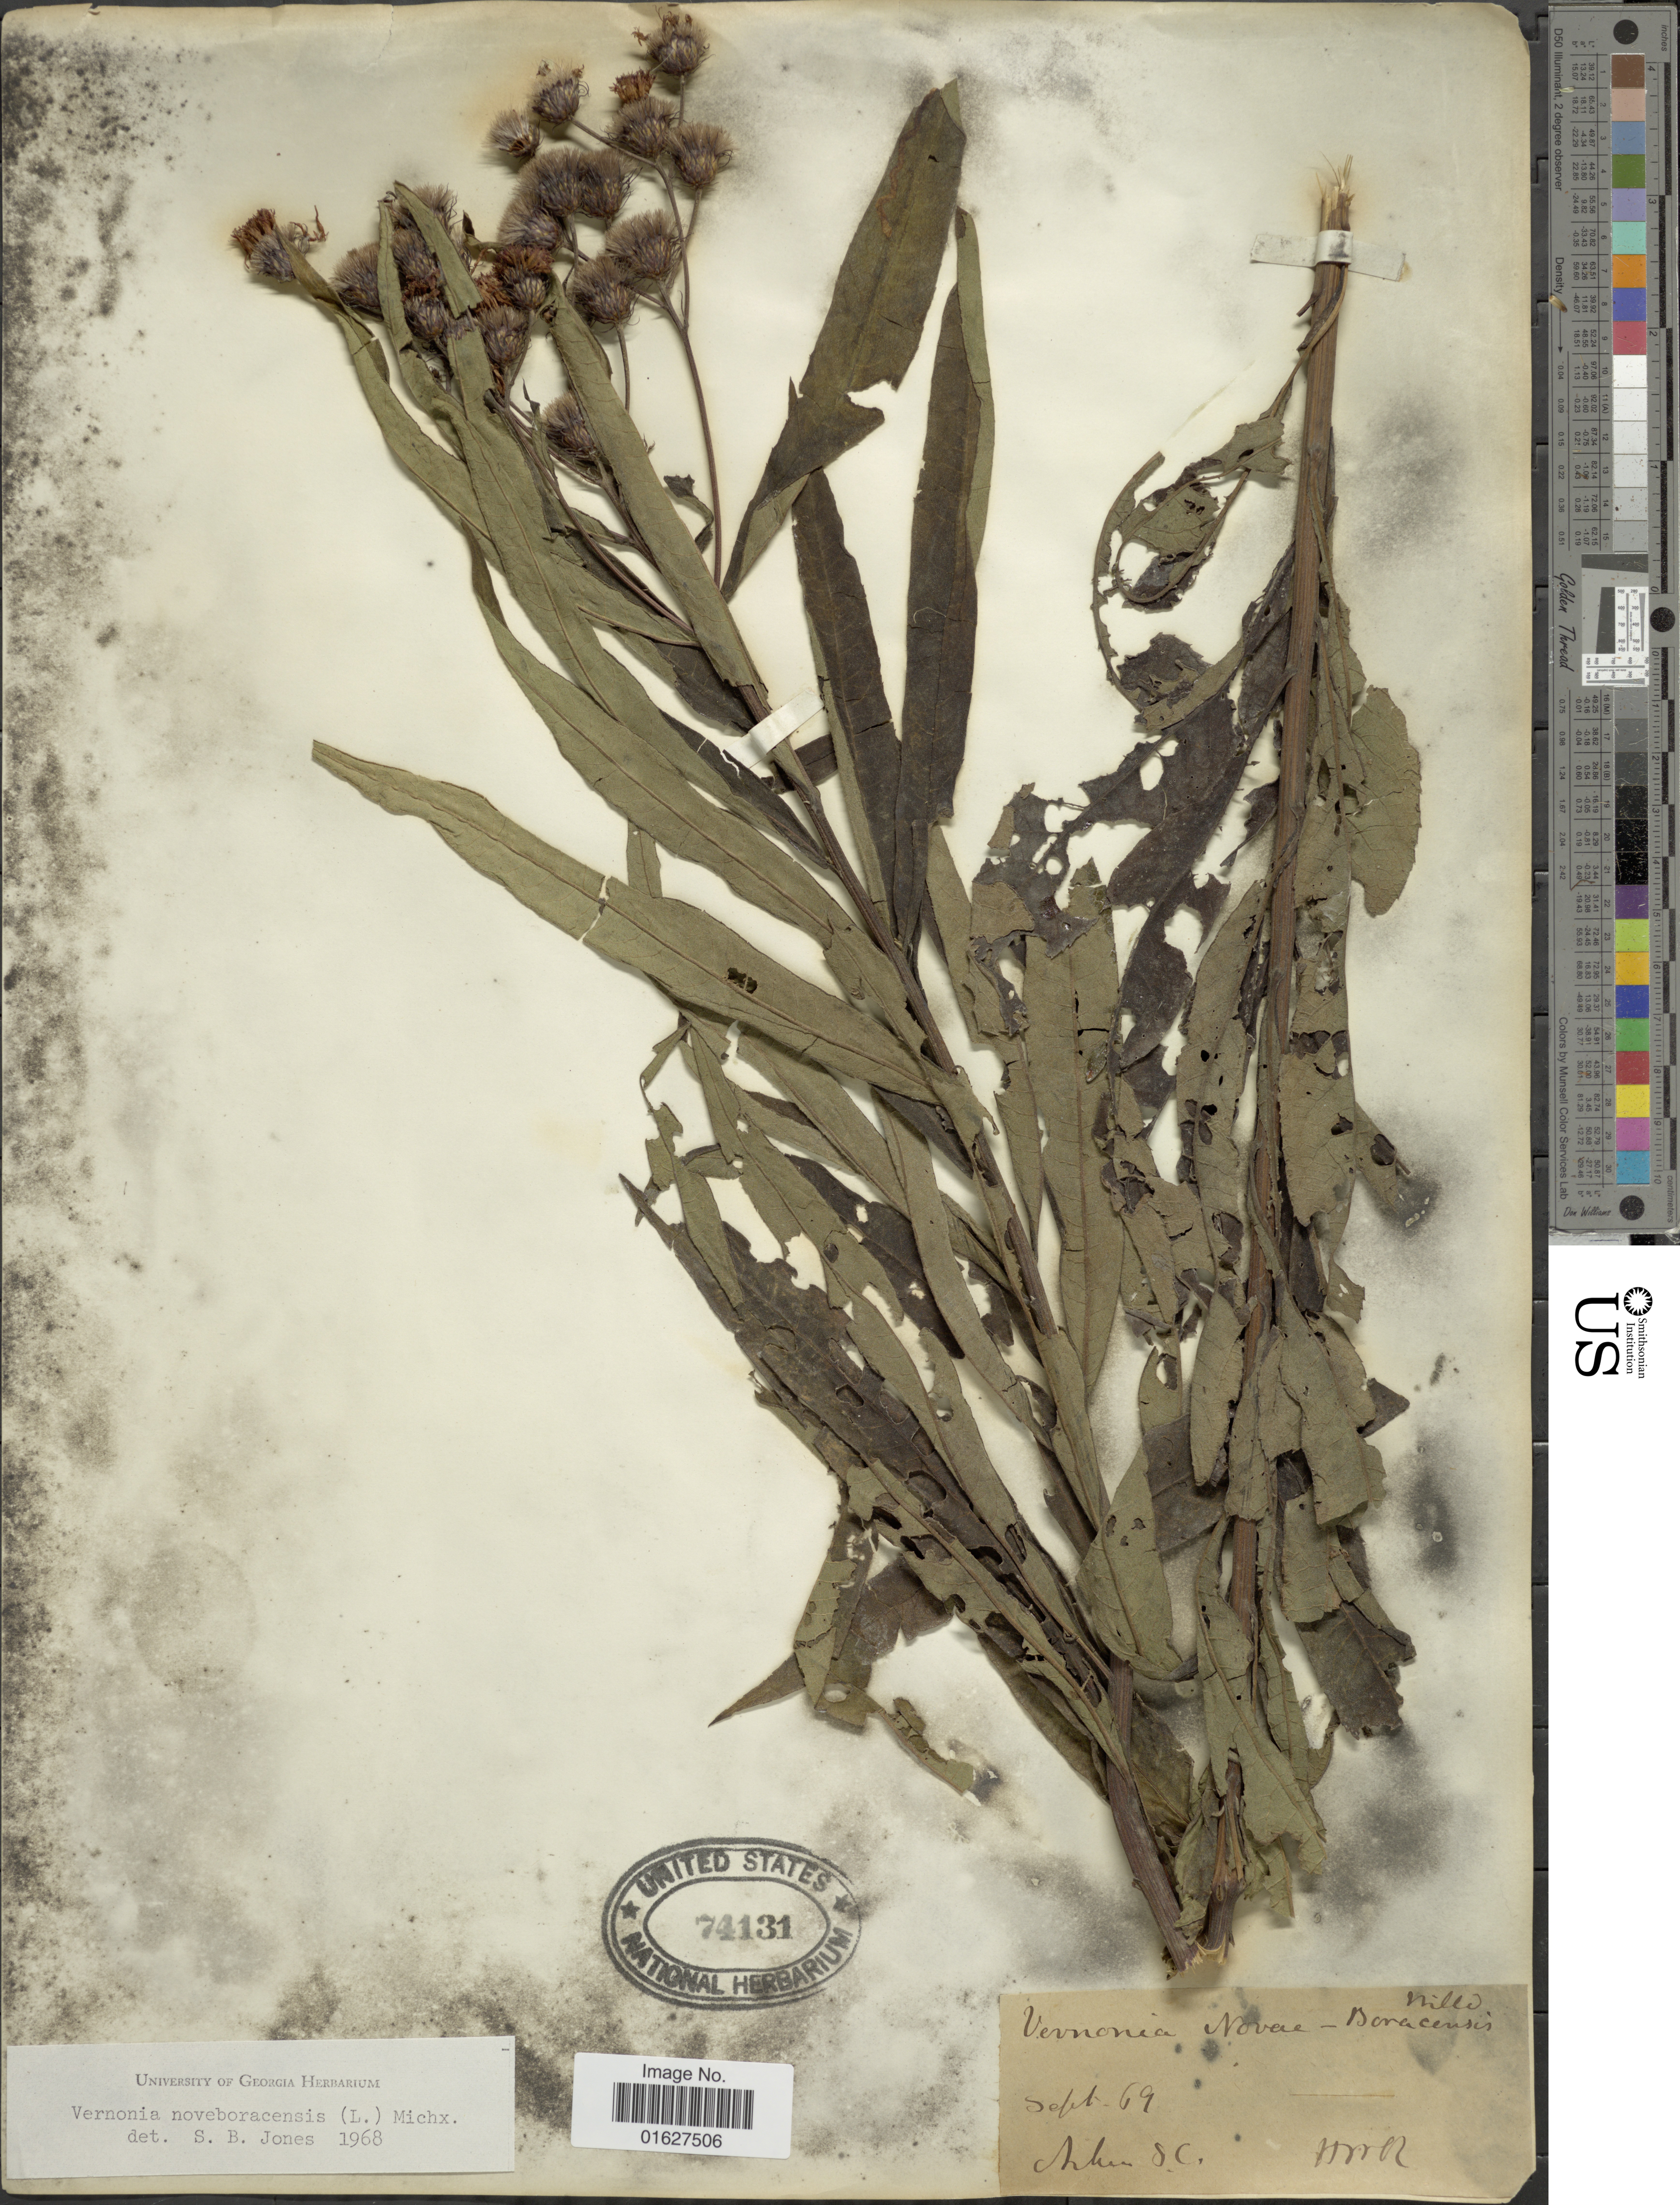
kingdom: Plantae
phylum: Tracheophyta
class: Magnoliopsida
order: Asterales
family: Asteraceae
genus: Vernonia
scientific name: Vernonia noveboracensis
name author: (L.) Michx.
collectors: H. S. R.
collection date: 1869-09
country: United States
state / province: South Carolina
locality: Aiken S.C.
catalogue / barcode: US 74131